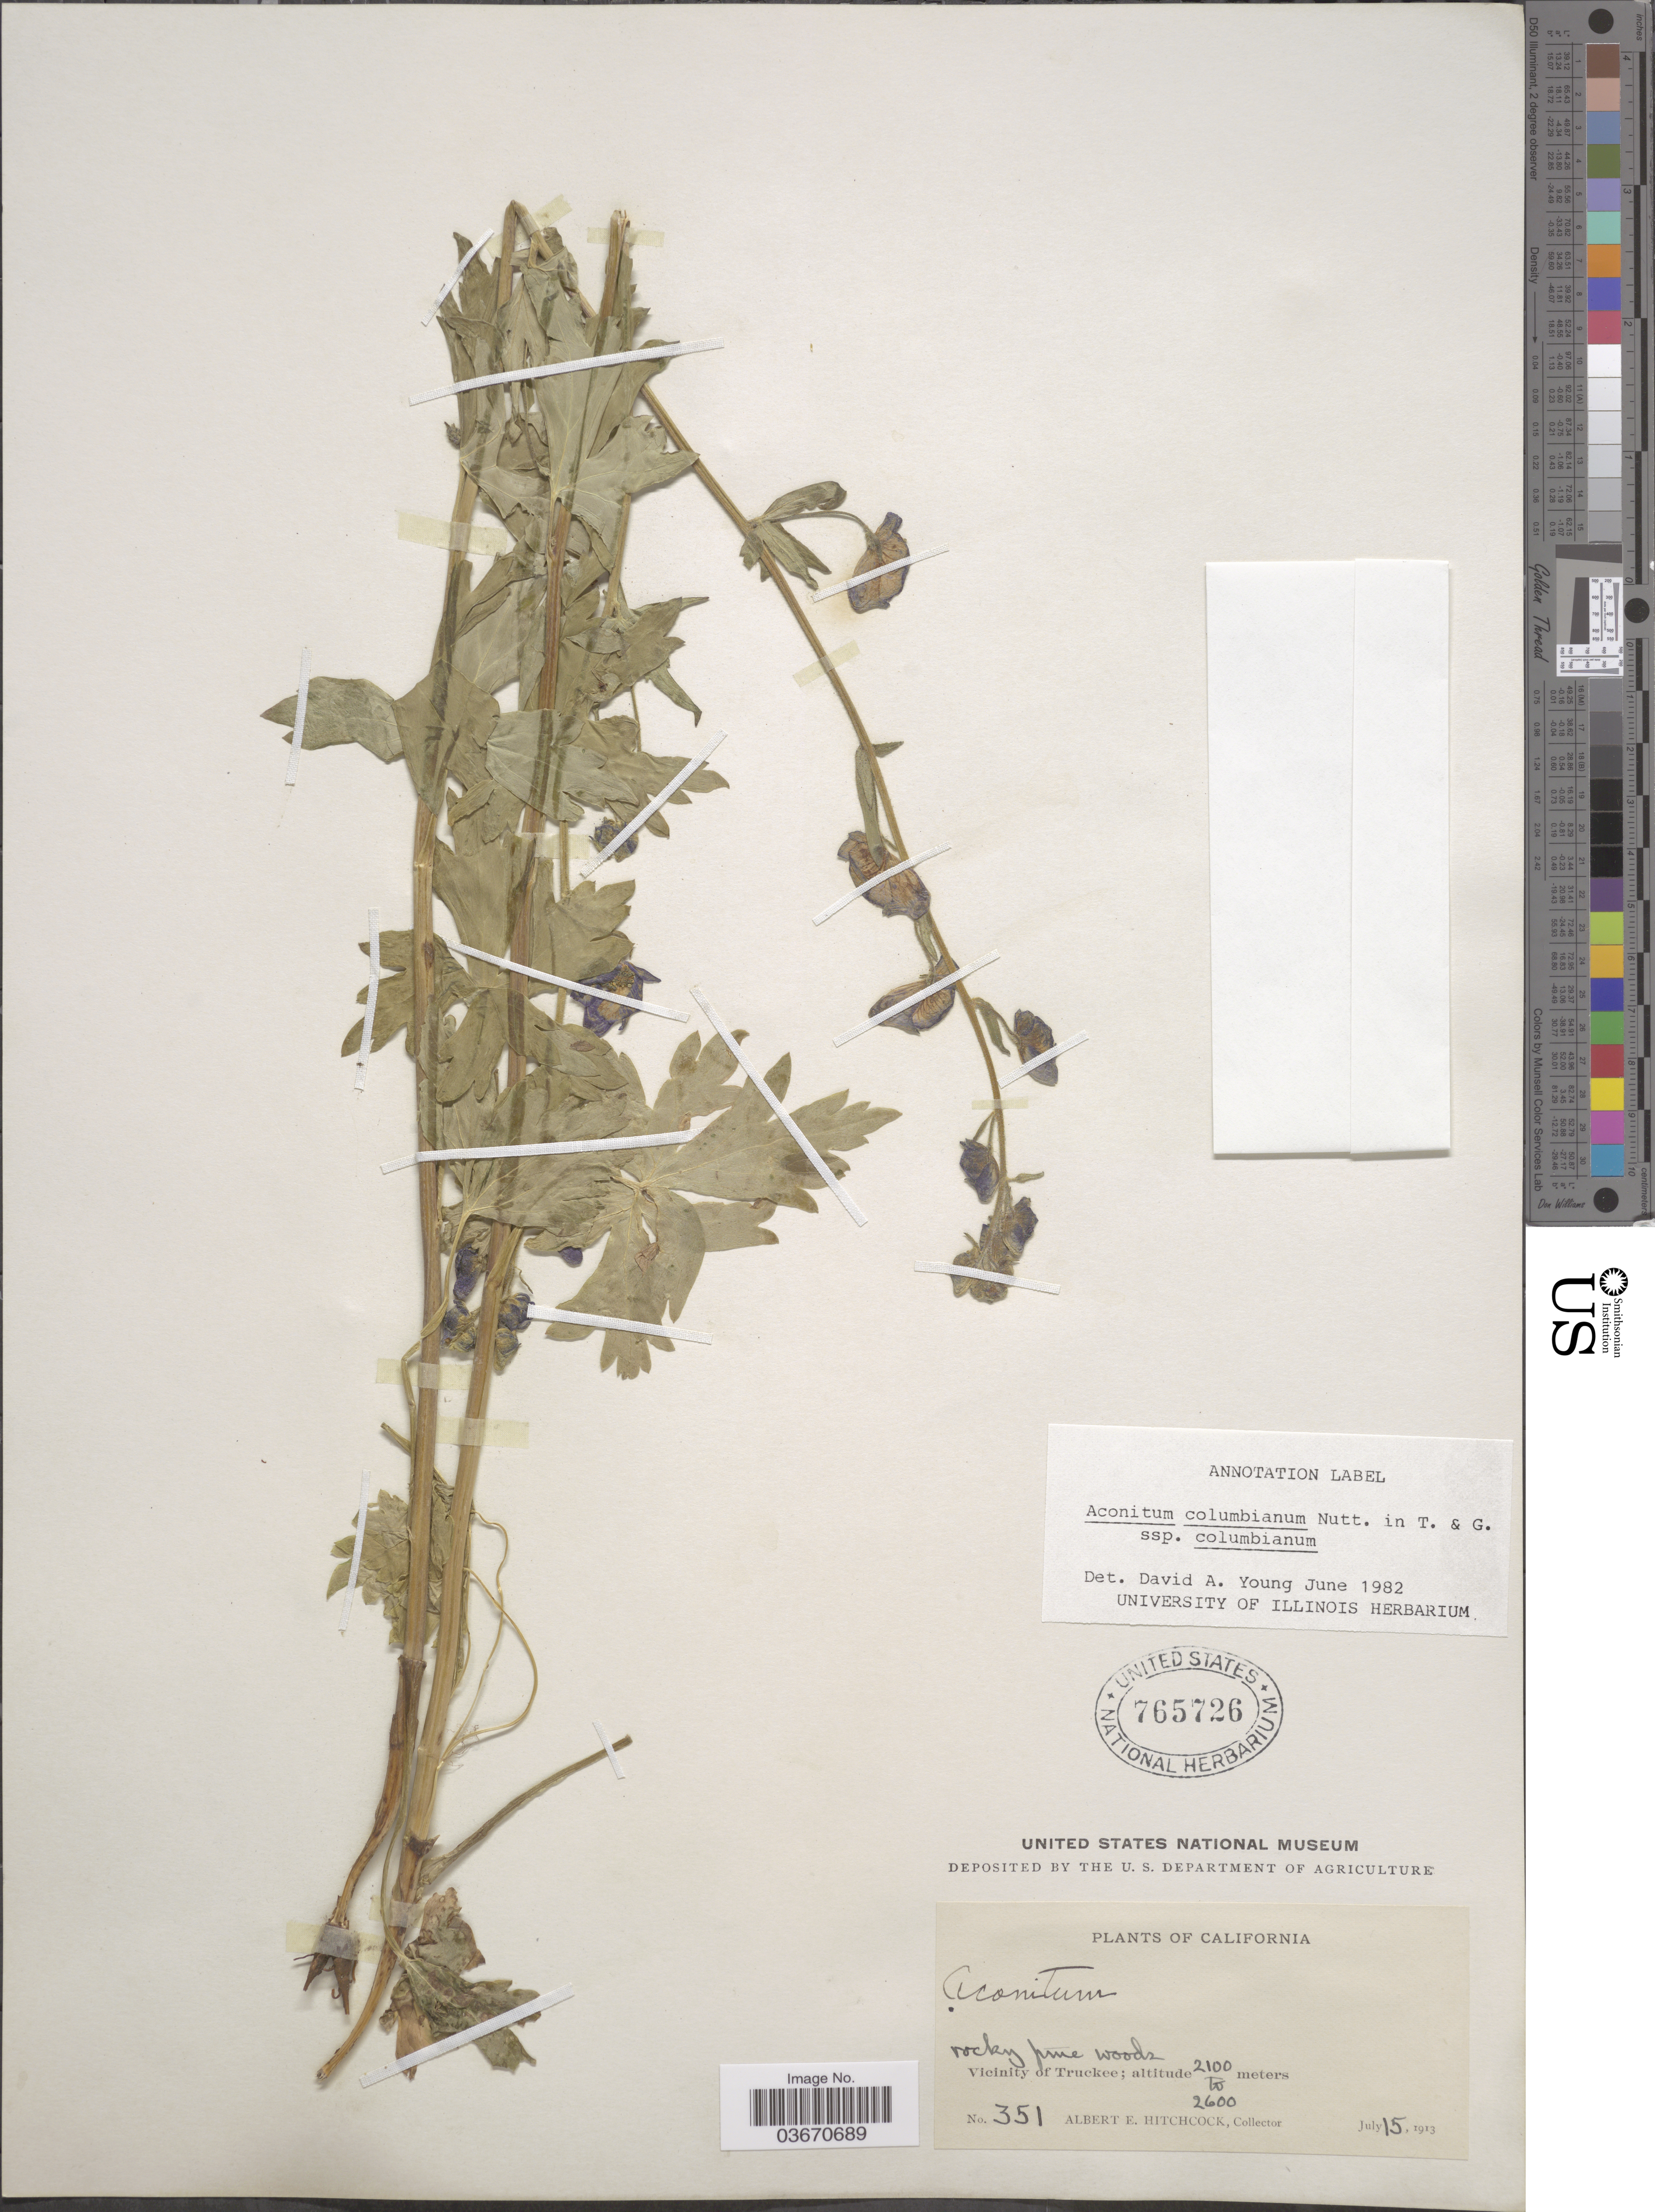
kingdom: Plantae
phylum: Tracheophyta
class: Magnoliopsida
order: Ranunculales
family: Ranunculaceae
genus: Aconitum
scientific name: Aconitum columbianum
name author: Nutt.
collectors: A. Hitchcock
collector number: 351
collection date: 1913-07-15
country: United States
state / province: California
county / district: Nevada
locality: Vicinity of Truckee.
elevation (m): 2100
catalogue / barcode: US 765726